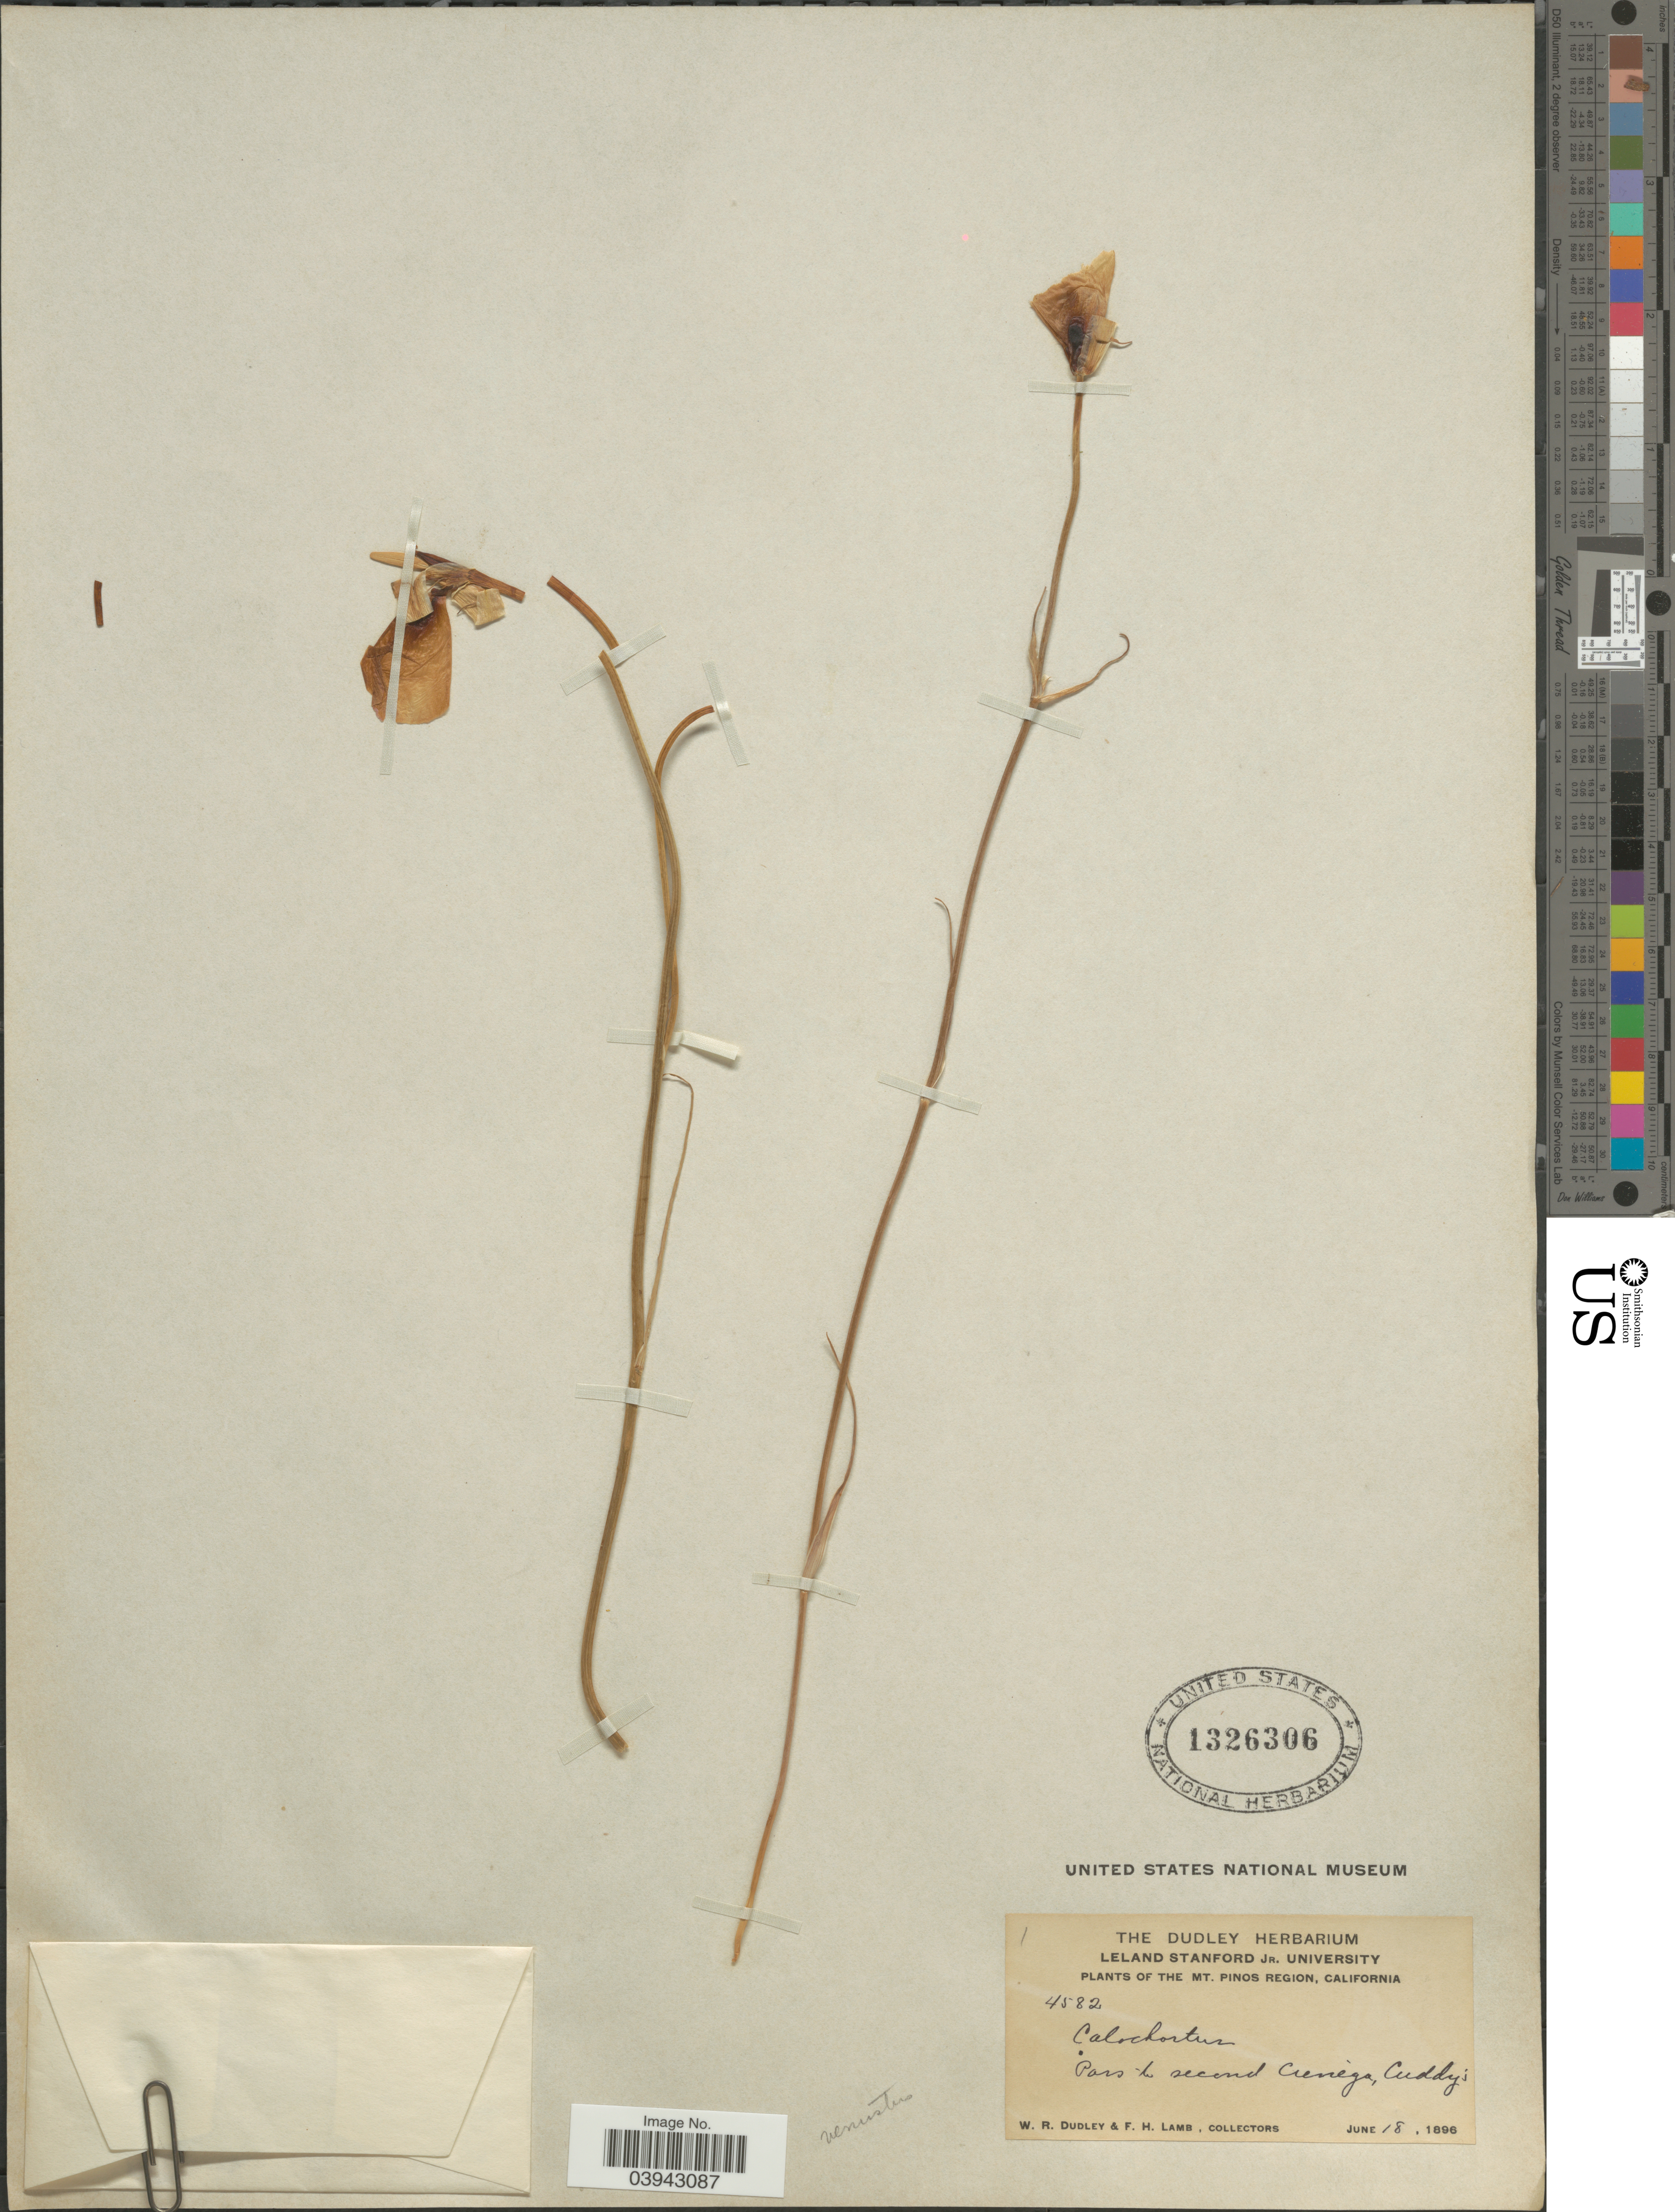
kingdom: Plantae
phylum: Tracheophyta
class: Liliopsida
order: Liliales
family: Liliaceae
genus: Calochortus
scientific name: Calochortus venustus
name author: Douglas ex Benth.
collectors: W. Dudley & F. H. Lamb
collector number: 4582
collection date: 1896-06-18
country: United States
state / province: California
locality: The Mt. Pinos Region. Pass to second Cienèga, Cuddy's.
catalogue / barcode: US 1326306